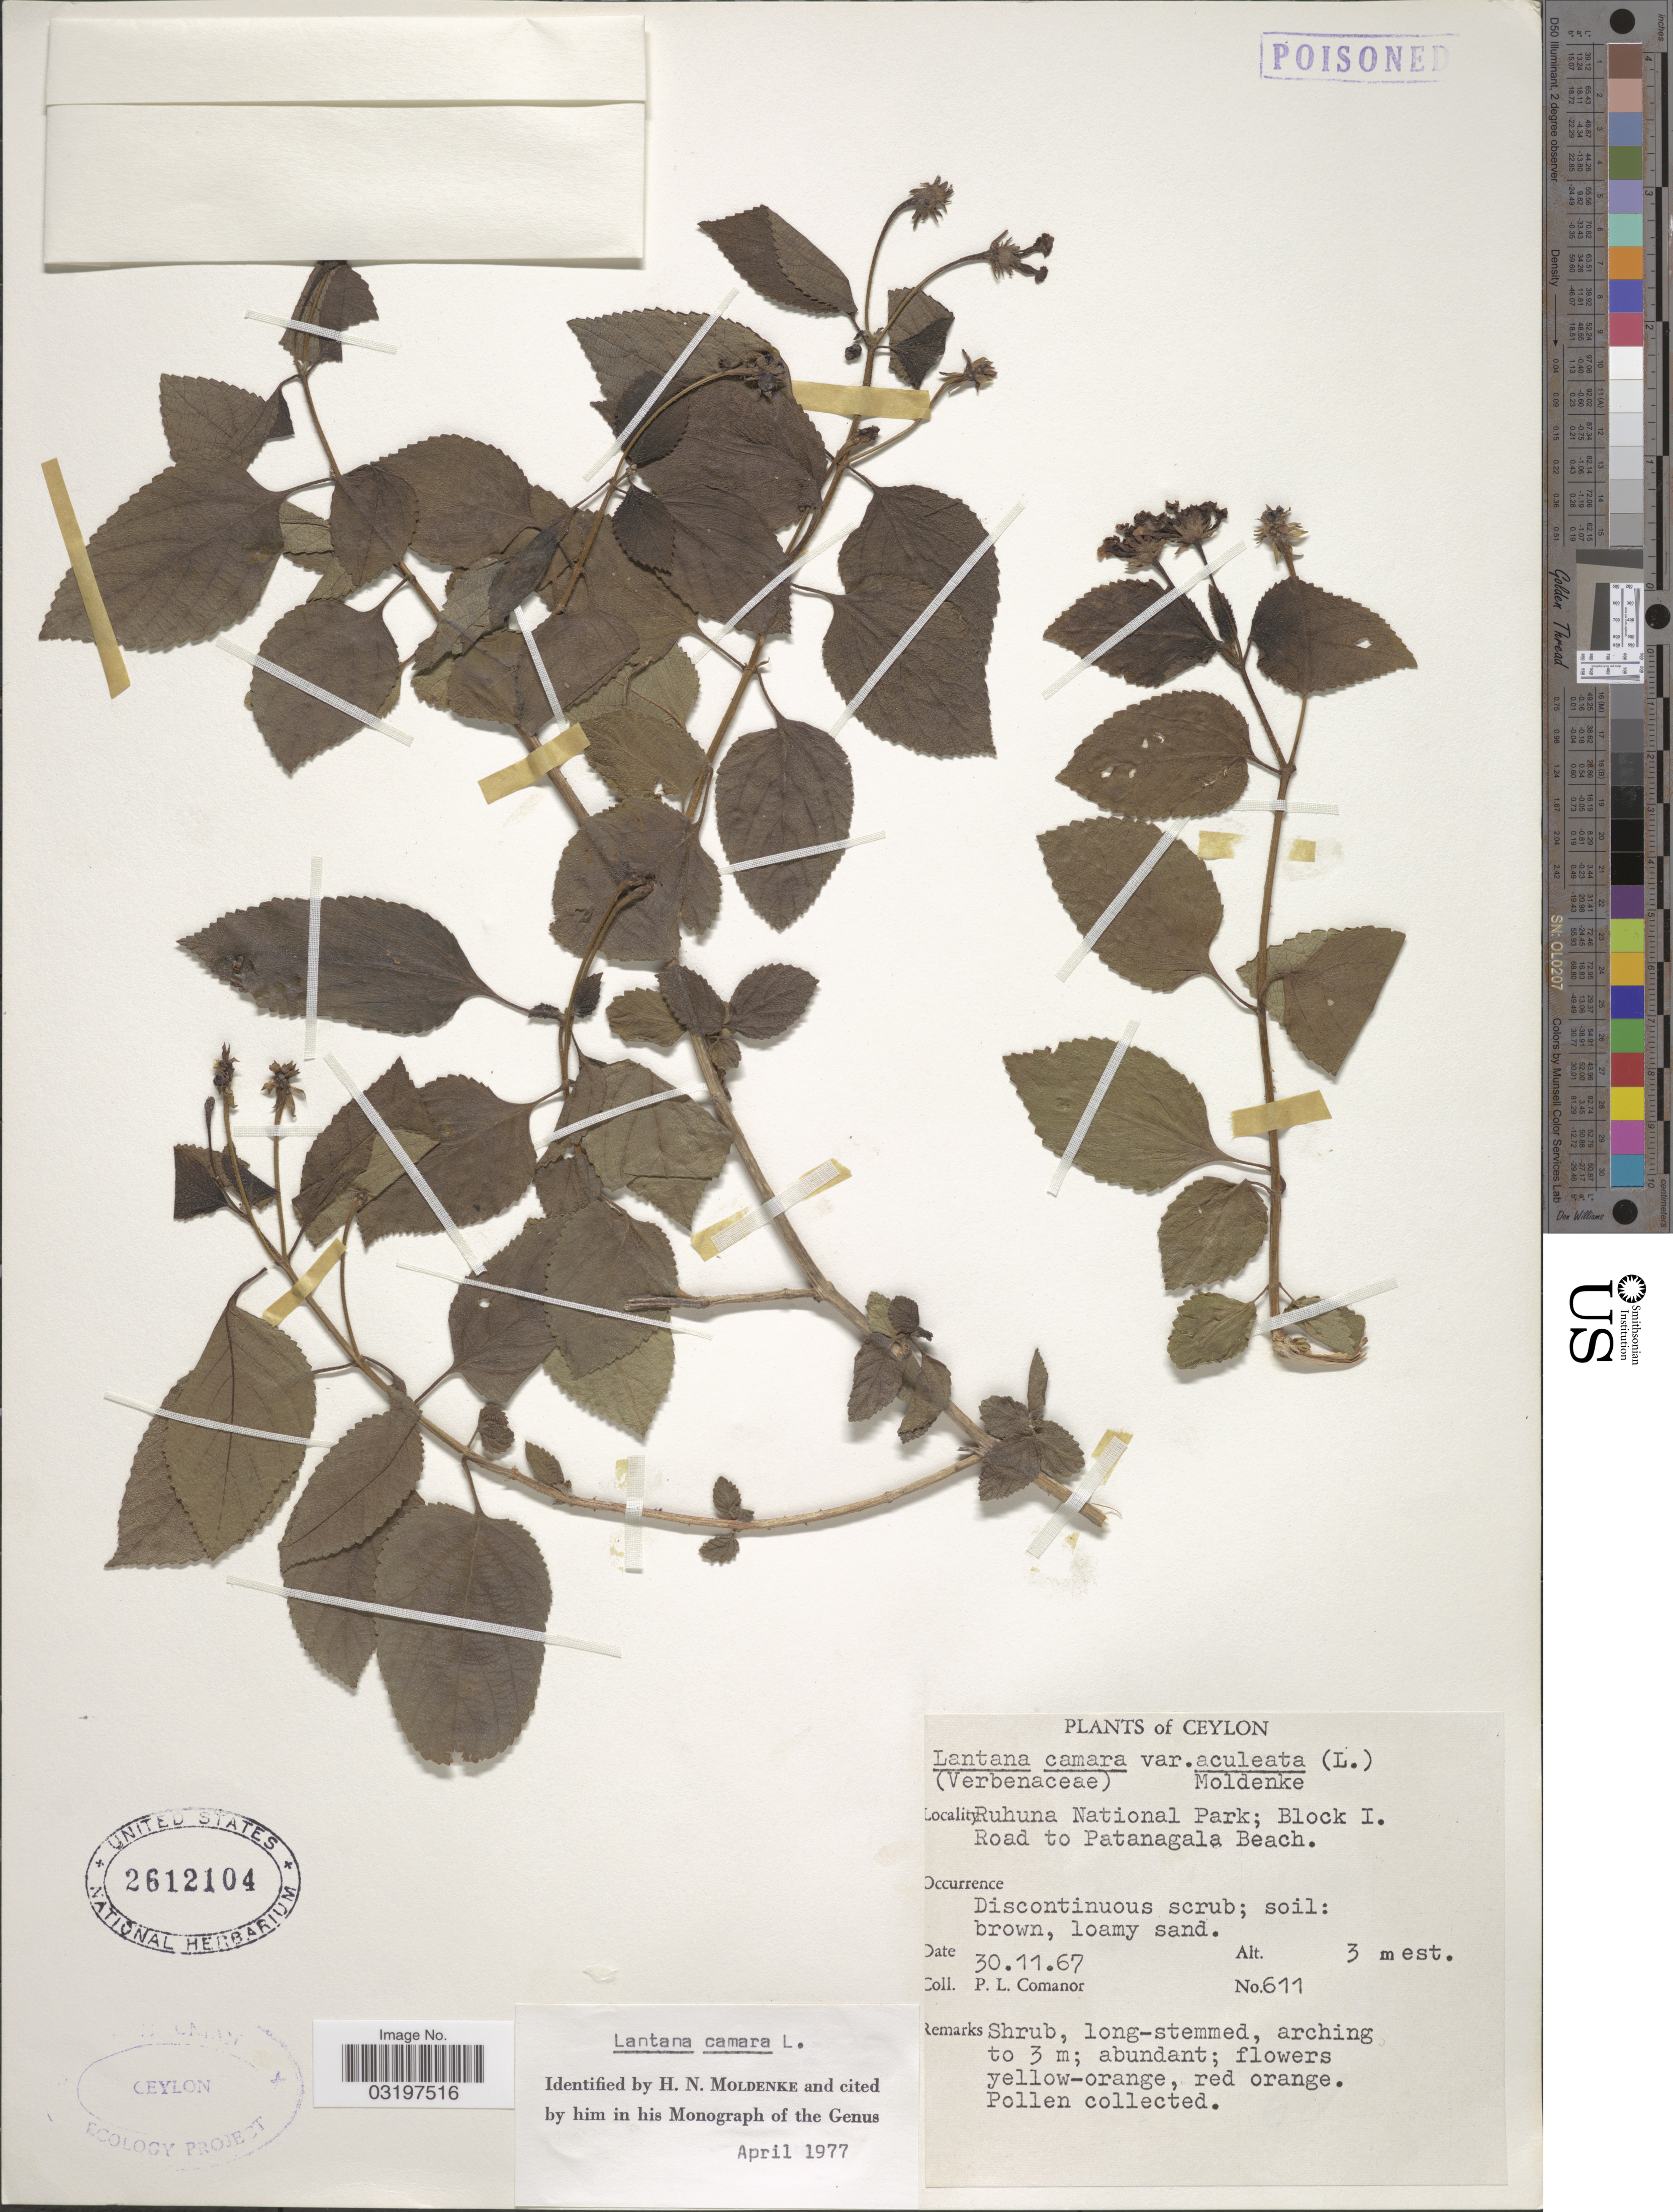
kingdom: Plantae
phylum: Tracheophyta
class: Magnoliopsida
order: Lamiales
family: Verbenaceae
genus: Lantana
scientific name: Lantana camara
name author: L.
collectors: P. Comanor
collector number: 611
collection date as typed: Transcribed d/m/y: 30/11/67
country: Sri Lanka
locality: Ceylon. Ruhuna National Park; Block I. Road to Patanagala Beach.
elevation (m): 3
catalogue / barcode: US 2612104